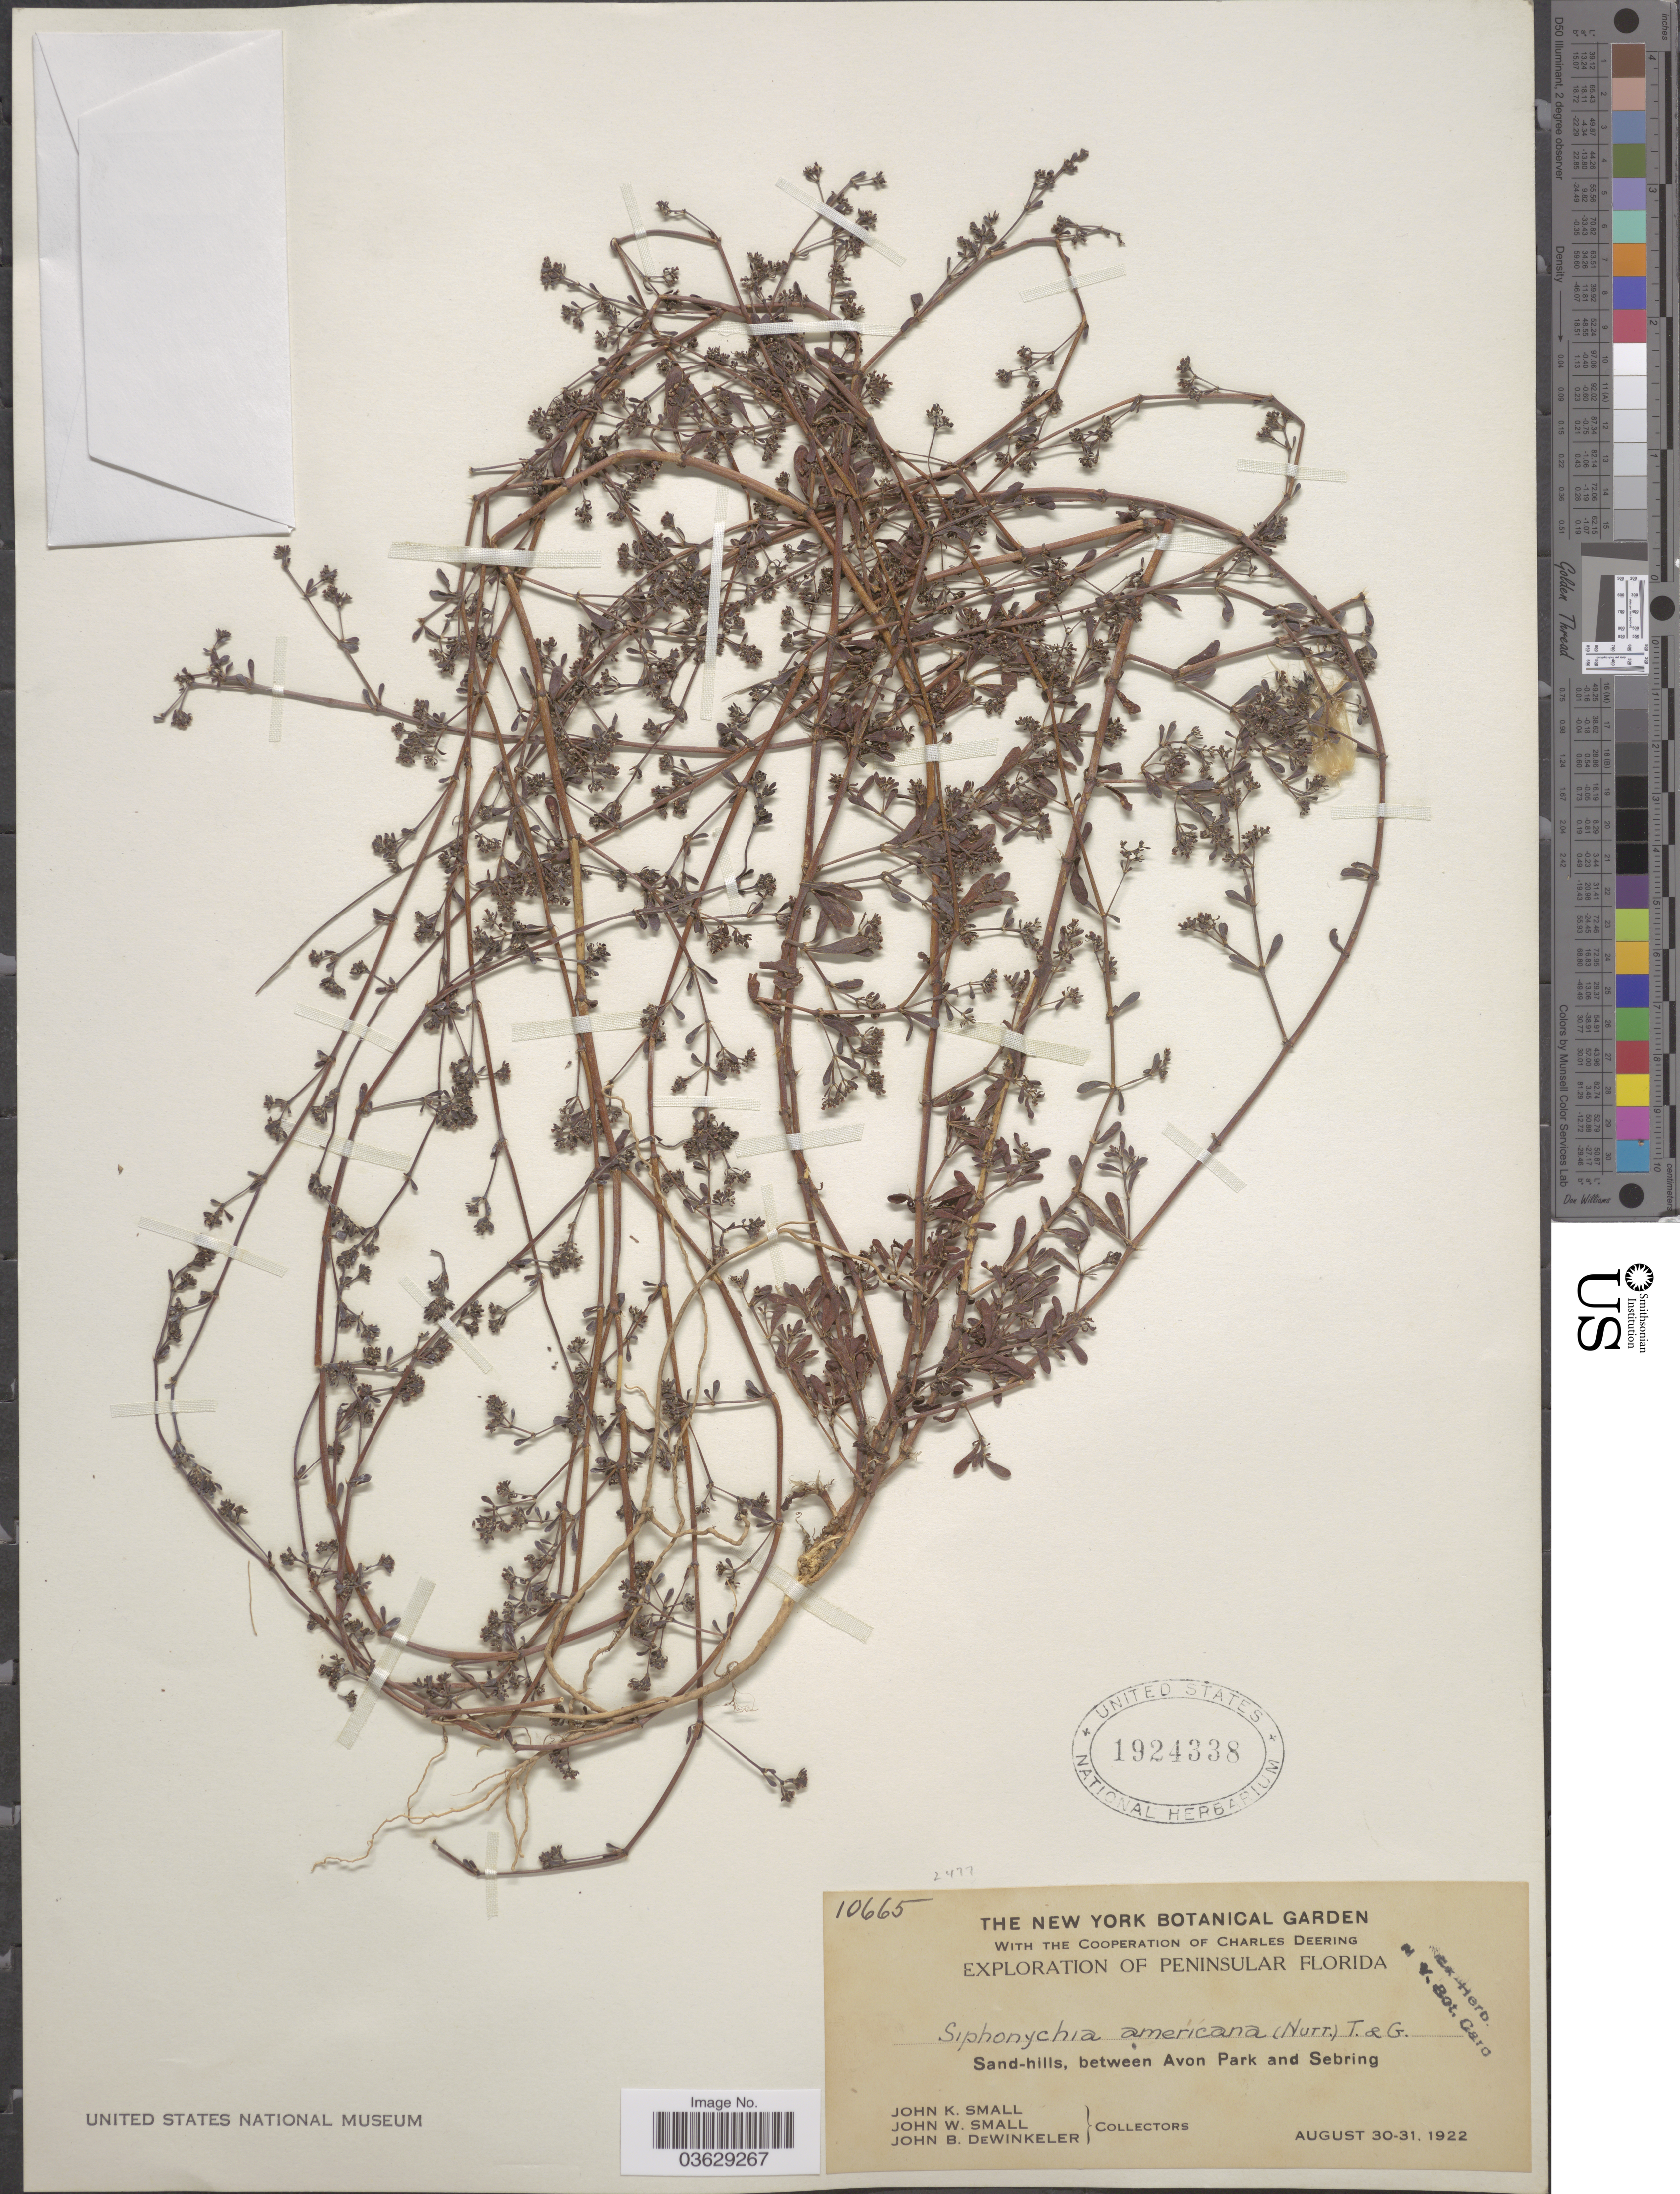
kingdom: Plantae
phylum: Tracheophyta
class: Magnoliopsida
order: Caryophyllales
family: Caryophyllaceae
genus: Paronychia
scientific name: Paronychia americana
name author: (Nutt.) Fenzl ex Walp.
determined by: Strong, Mark T., (BOT), Smithsonian Institution - National Museum of Natural History (UNITED STATES)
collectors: J. K. Small, J. Small & J. B. Dewinkeler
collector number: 10665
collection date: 1922-08-30/1922-08-31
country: United States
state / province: Florida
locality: Peninsular Florida. Sand-hills, between Avon Park and Sebring.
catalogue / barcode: US 1924338